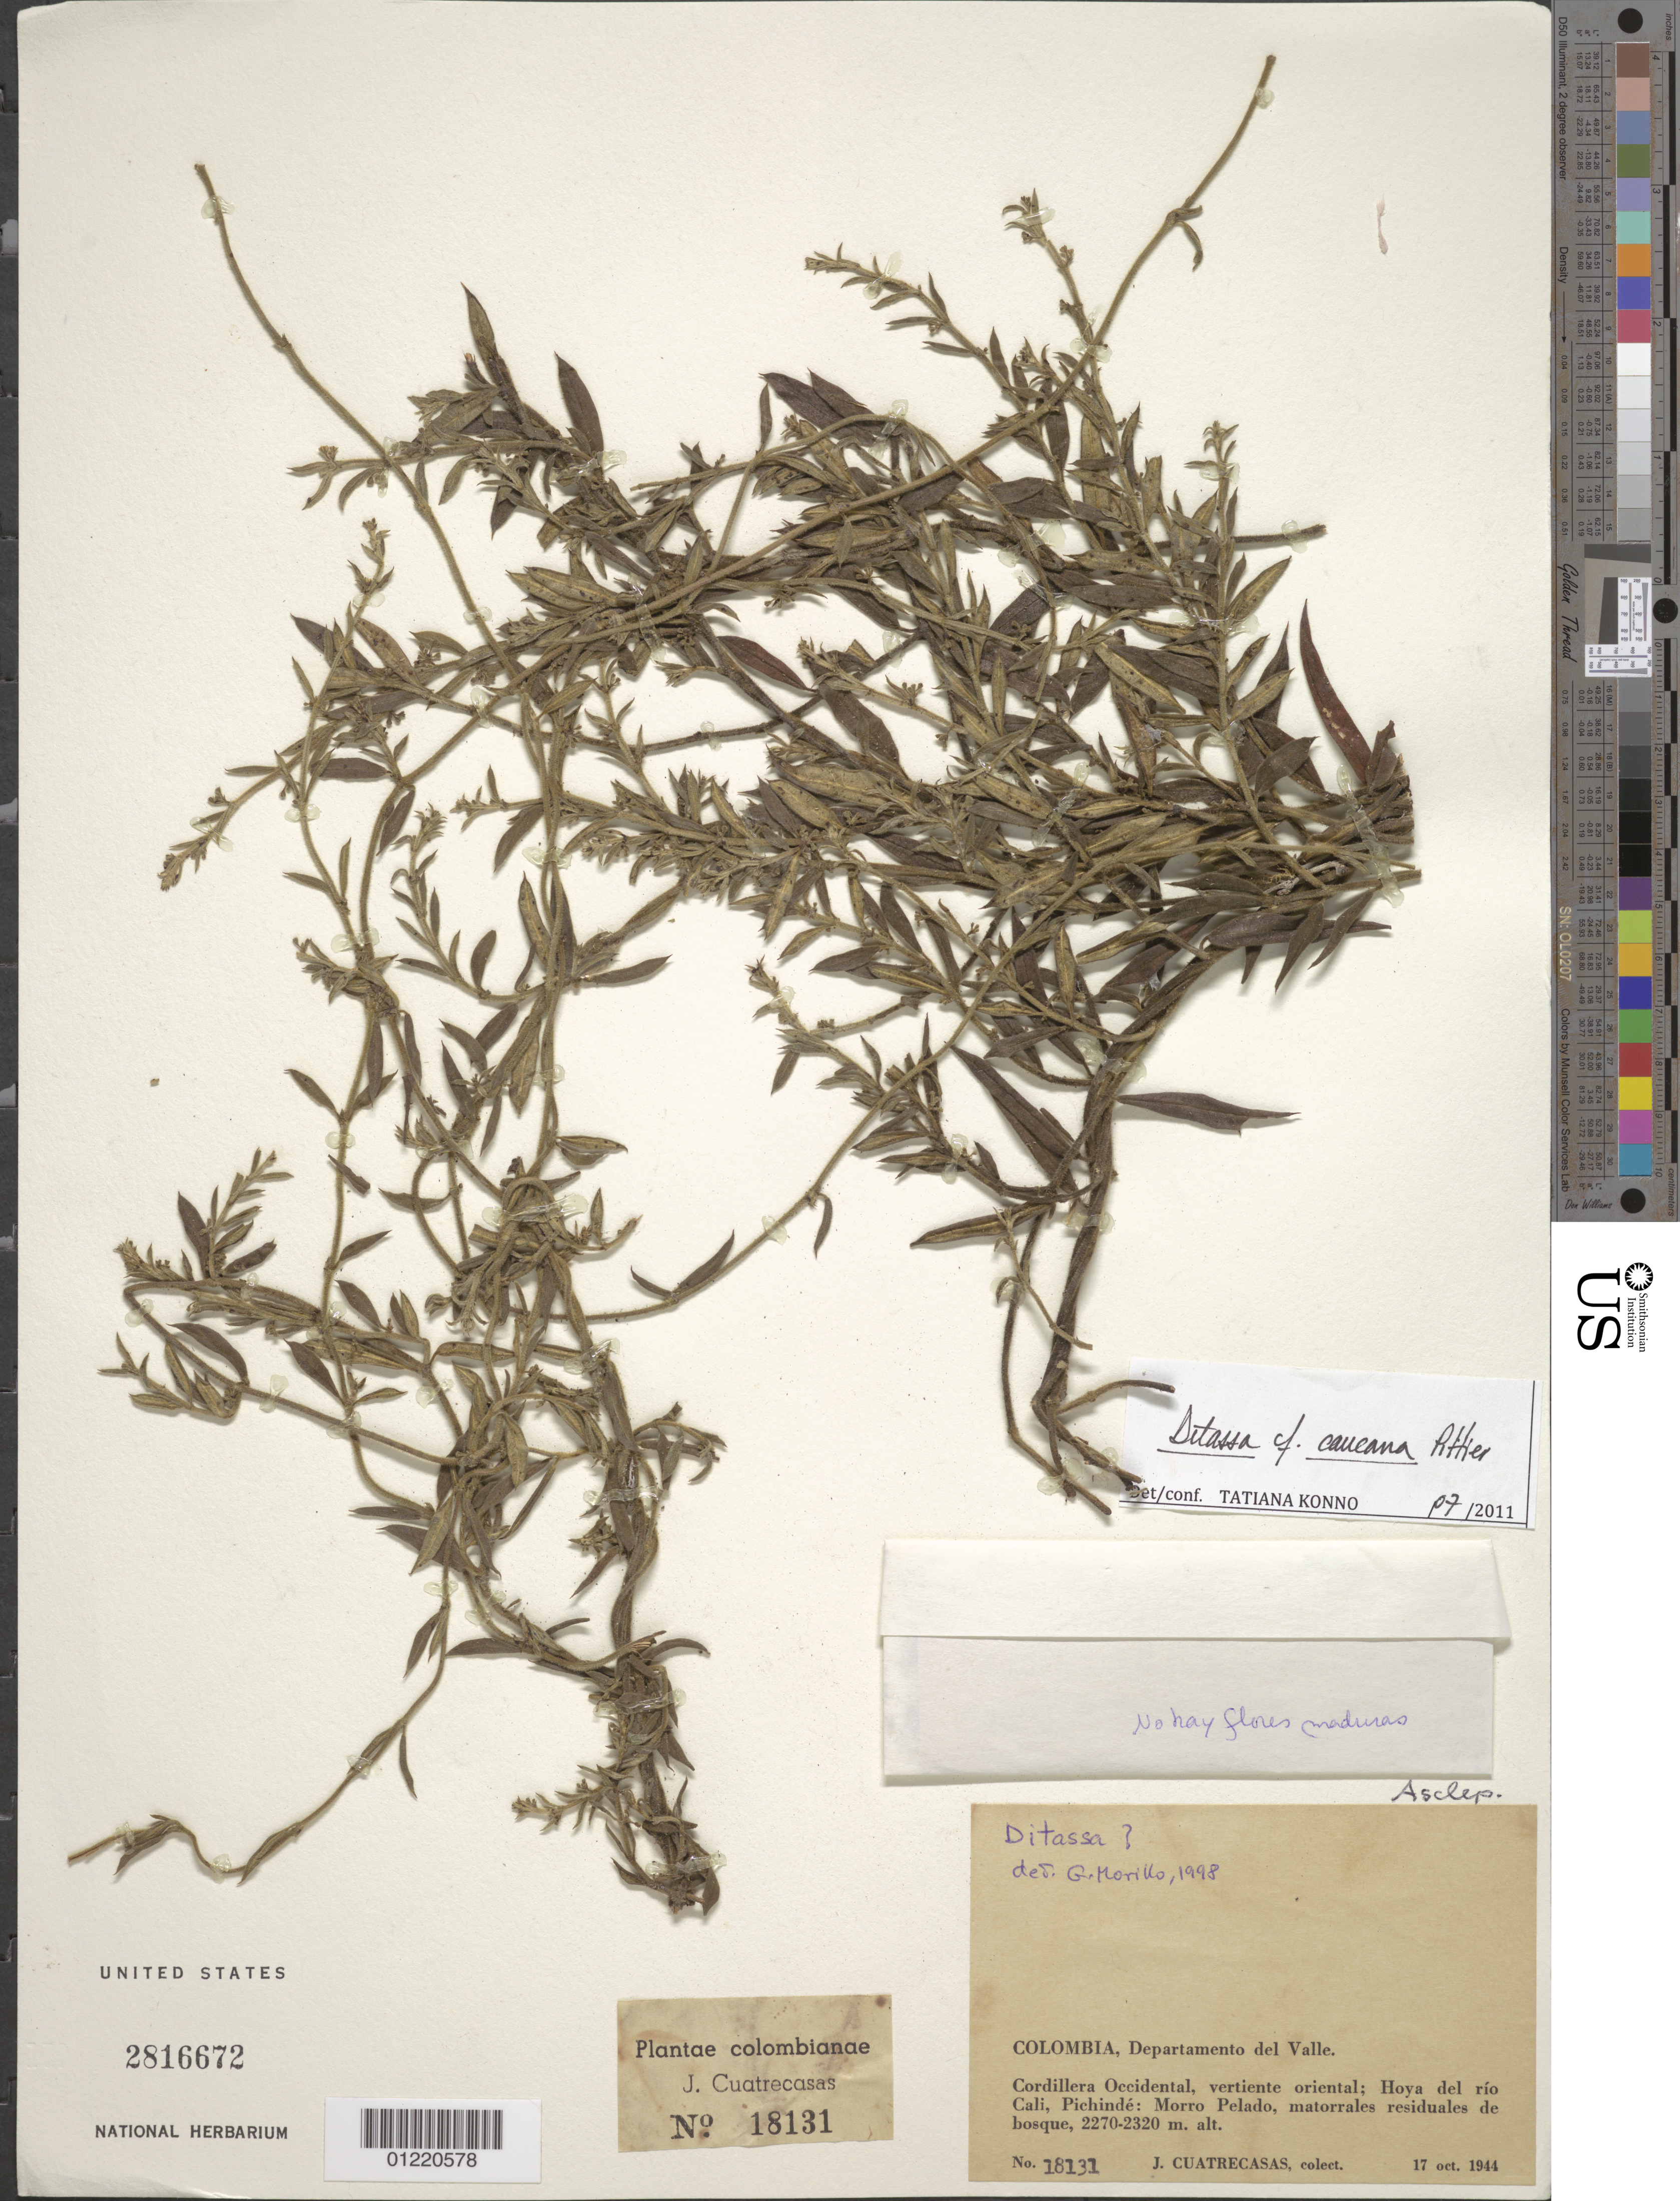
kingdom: Plantae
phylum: Tracheophyta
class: Magnoliopsida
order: Gentianales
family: Apocynaceae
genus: Ditassa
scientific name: Ditassa caucana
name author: Pittier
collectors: J. Cuatrecasas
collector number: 18131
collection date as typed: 17 Oct 1944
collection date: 1944-10-17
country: Colombia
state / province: Valle del Cauca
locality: Cordillera Occidental, vertiente Oriental, Hoya del río Cali, Pichindé; Morro Pelado.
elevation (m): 2270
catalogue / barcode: US 2816672